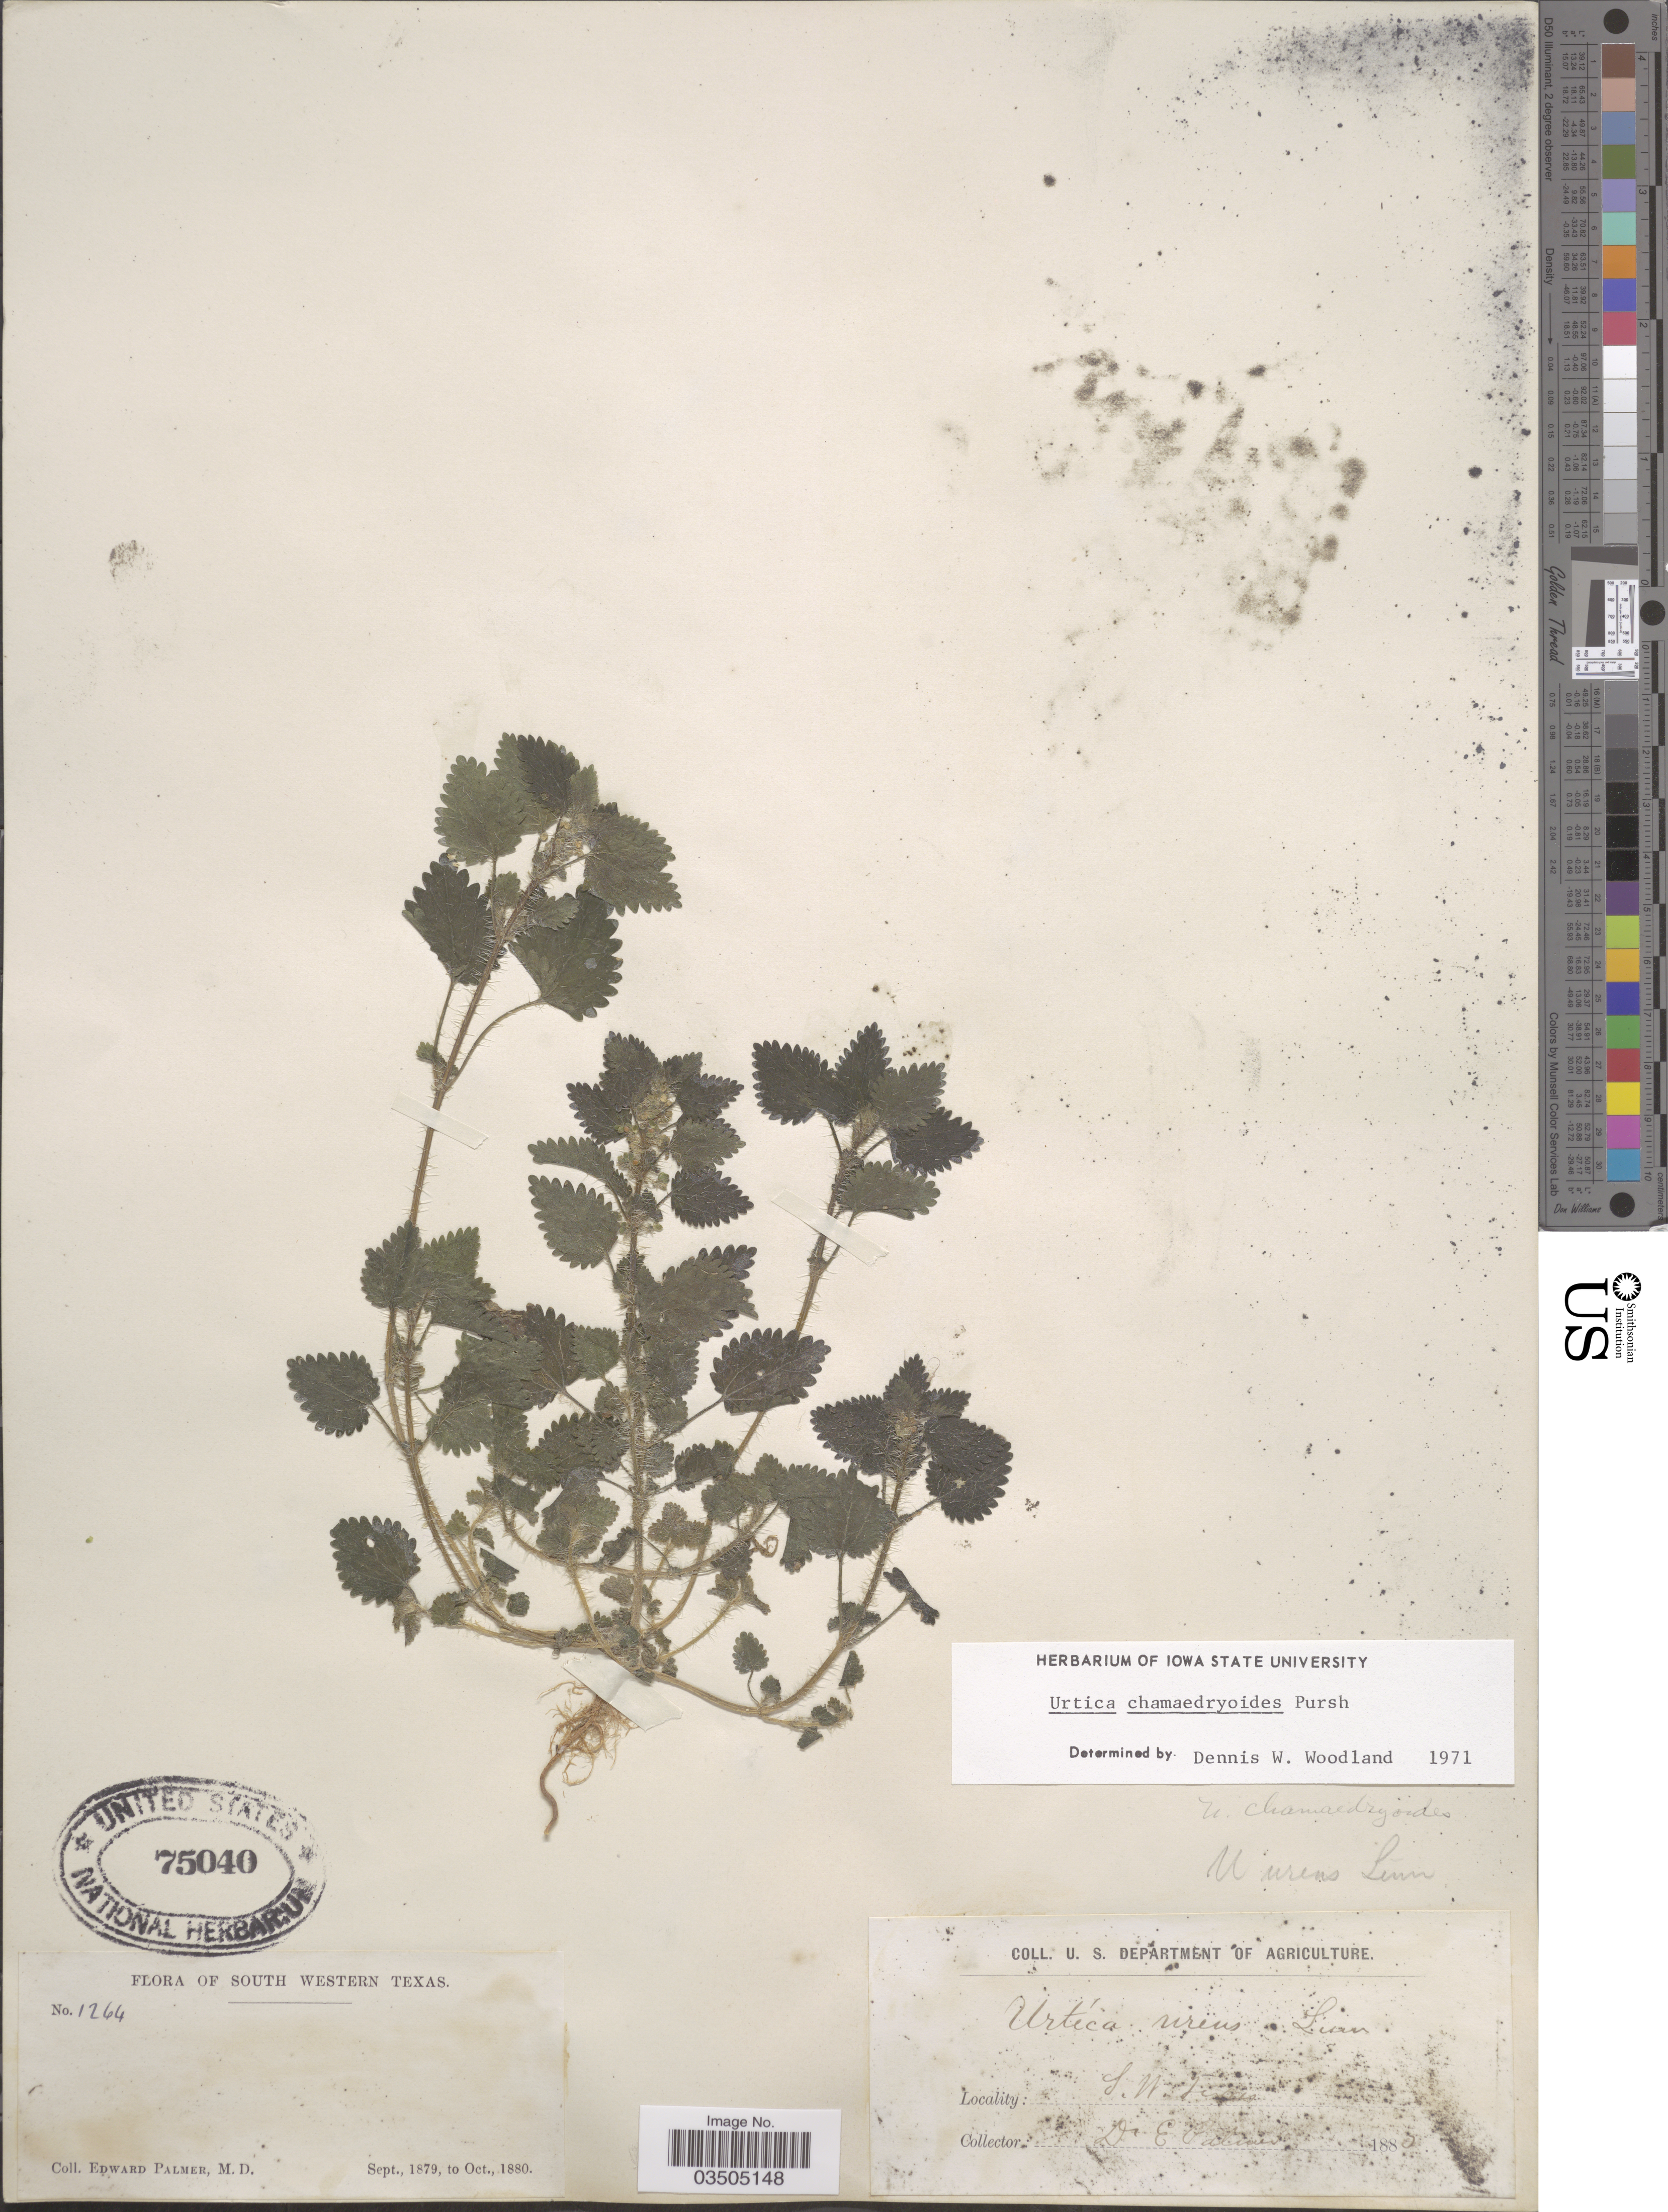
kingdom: Plantae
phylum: Tracheophyta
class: Magnoliopsida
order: Rosales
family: Urticaceae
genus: Urtica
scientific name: Urtica chamaedryoides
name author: Pursh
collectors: E. Palmer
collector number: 1264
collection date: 1879-09/1880-10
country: United States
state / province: Texas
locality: South Western Texas.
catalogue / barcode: US 75040